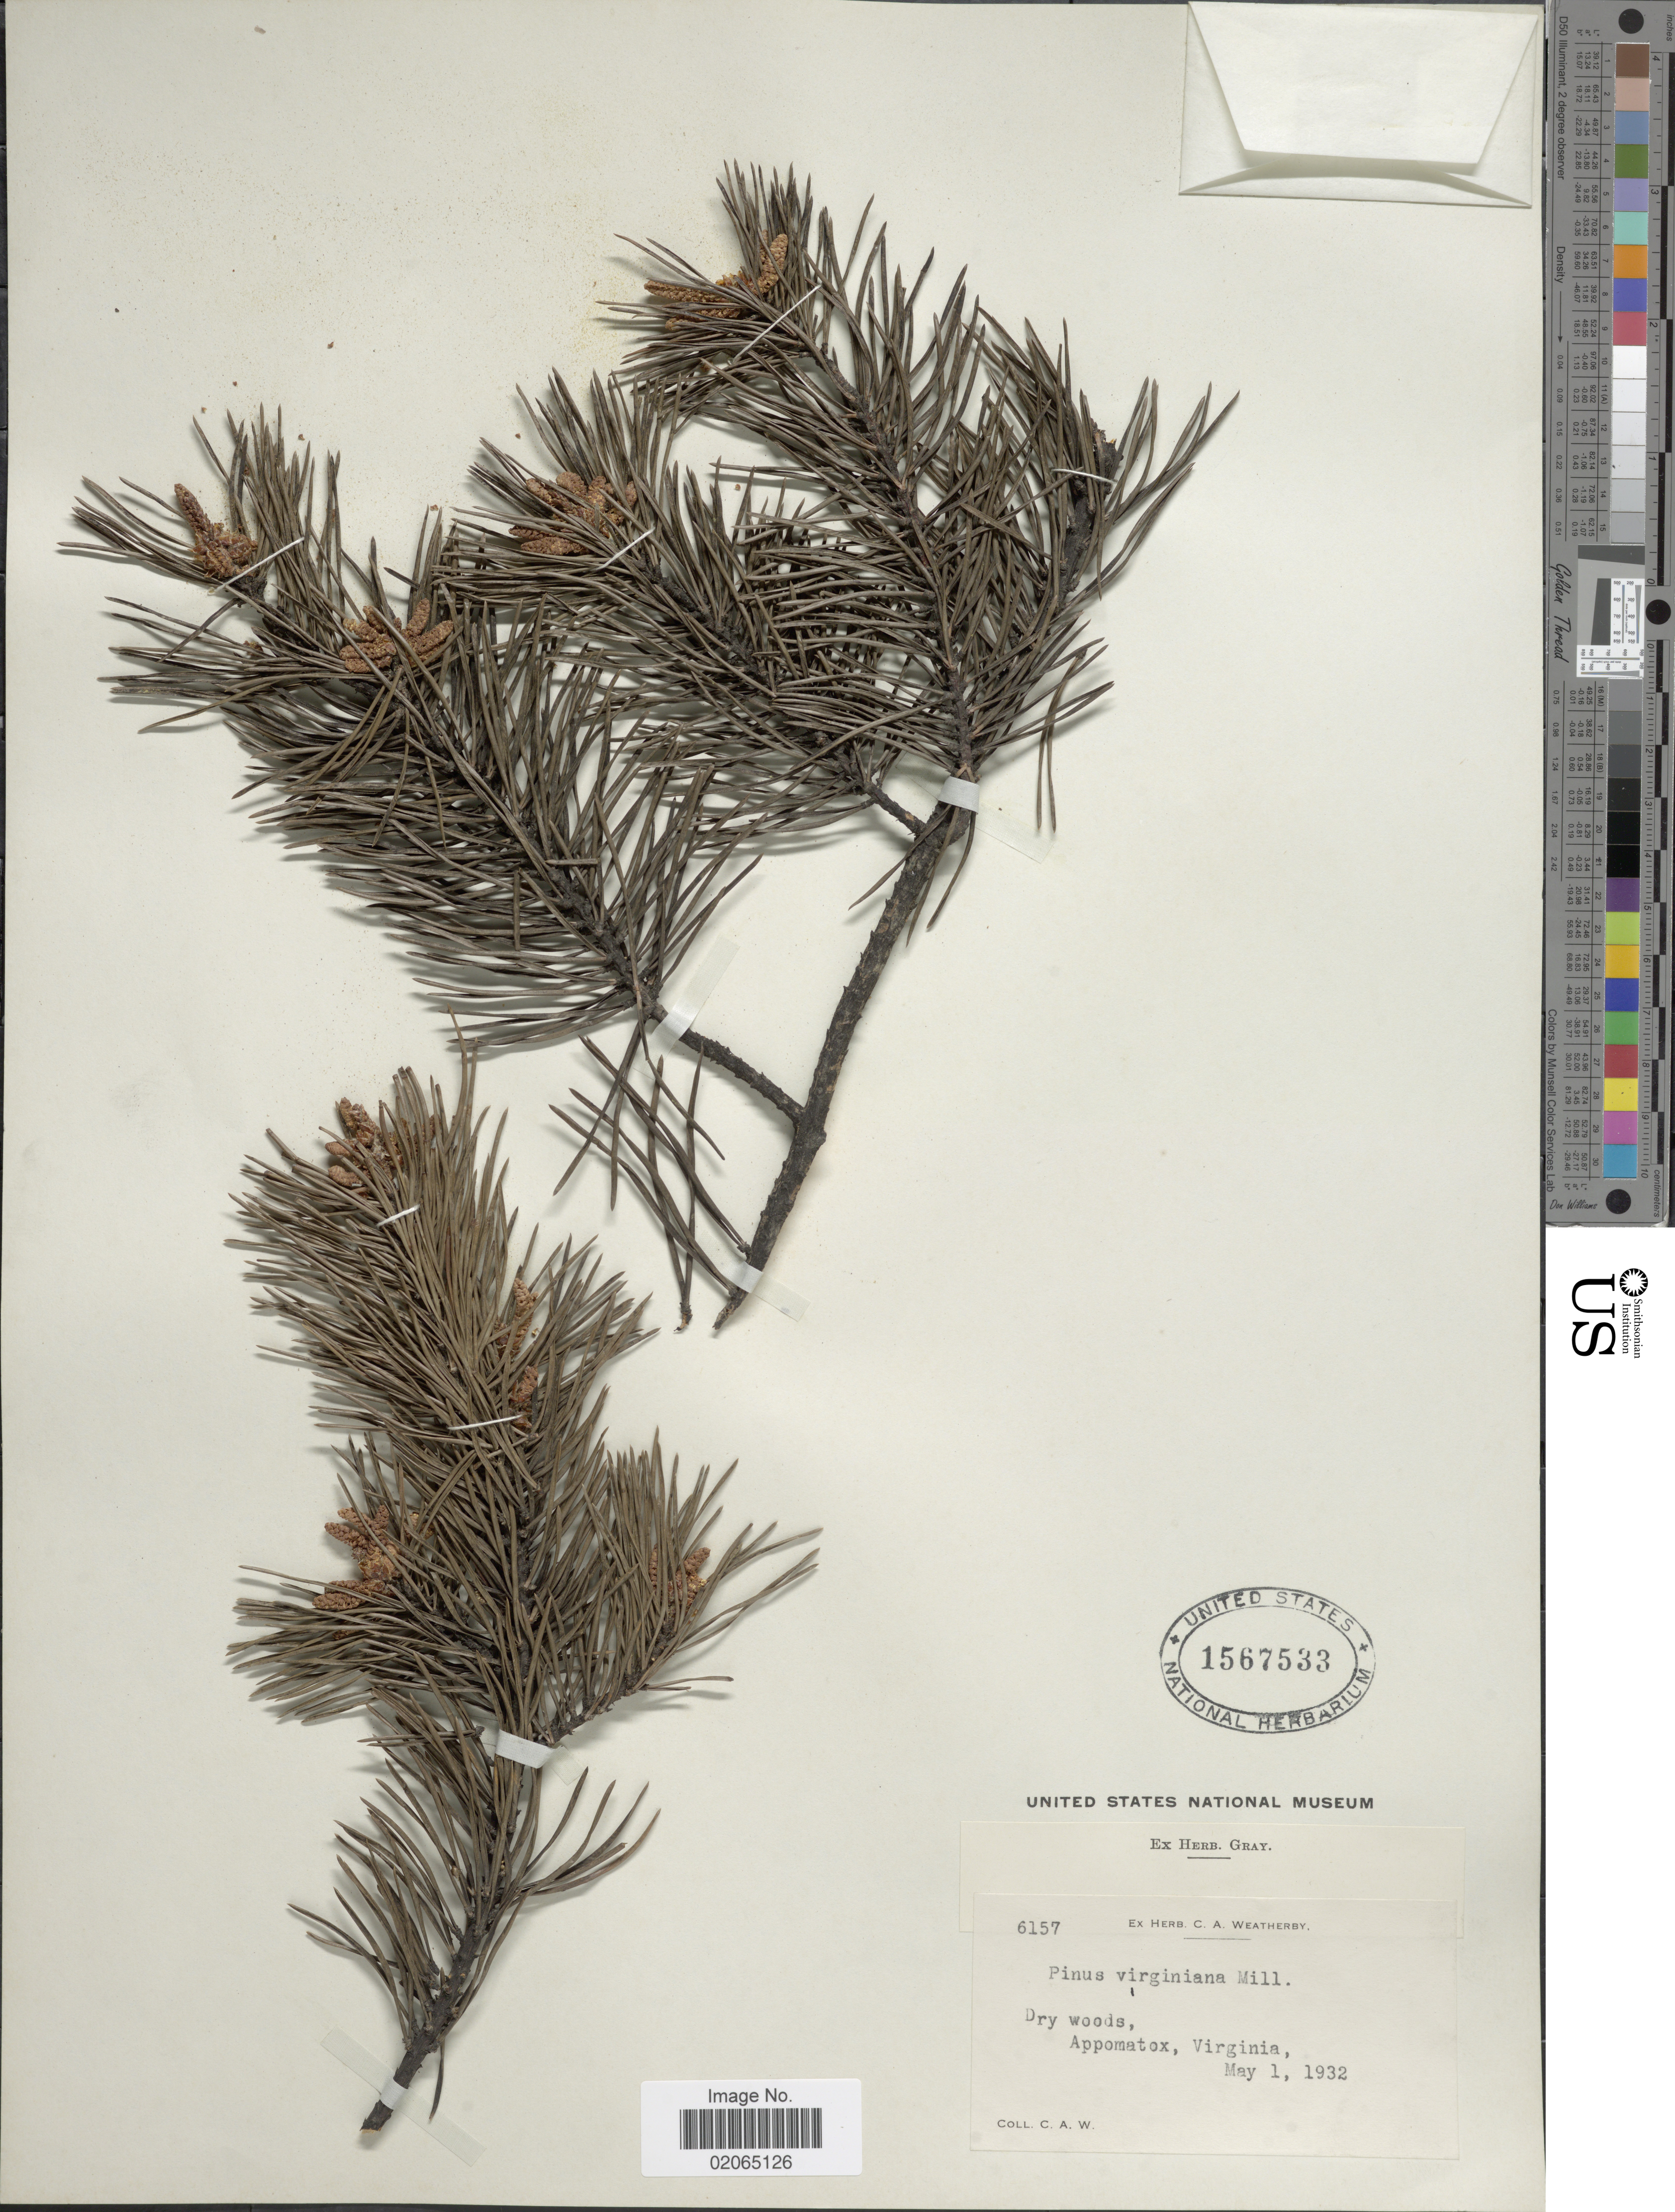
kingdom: Plantae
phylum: Tracheophyta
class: Pinopsida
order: Pinales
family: Pinaceae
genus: Pinus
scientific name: Pinus virginiana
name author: Mill.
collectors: C. A. Weatherby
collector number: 6157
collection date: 1932-05-01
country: United States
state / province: Virginia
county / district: Appomattox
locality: Appomattox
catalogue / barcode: US 1567533